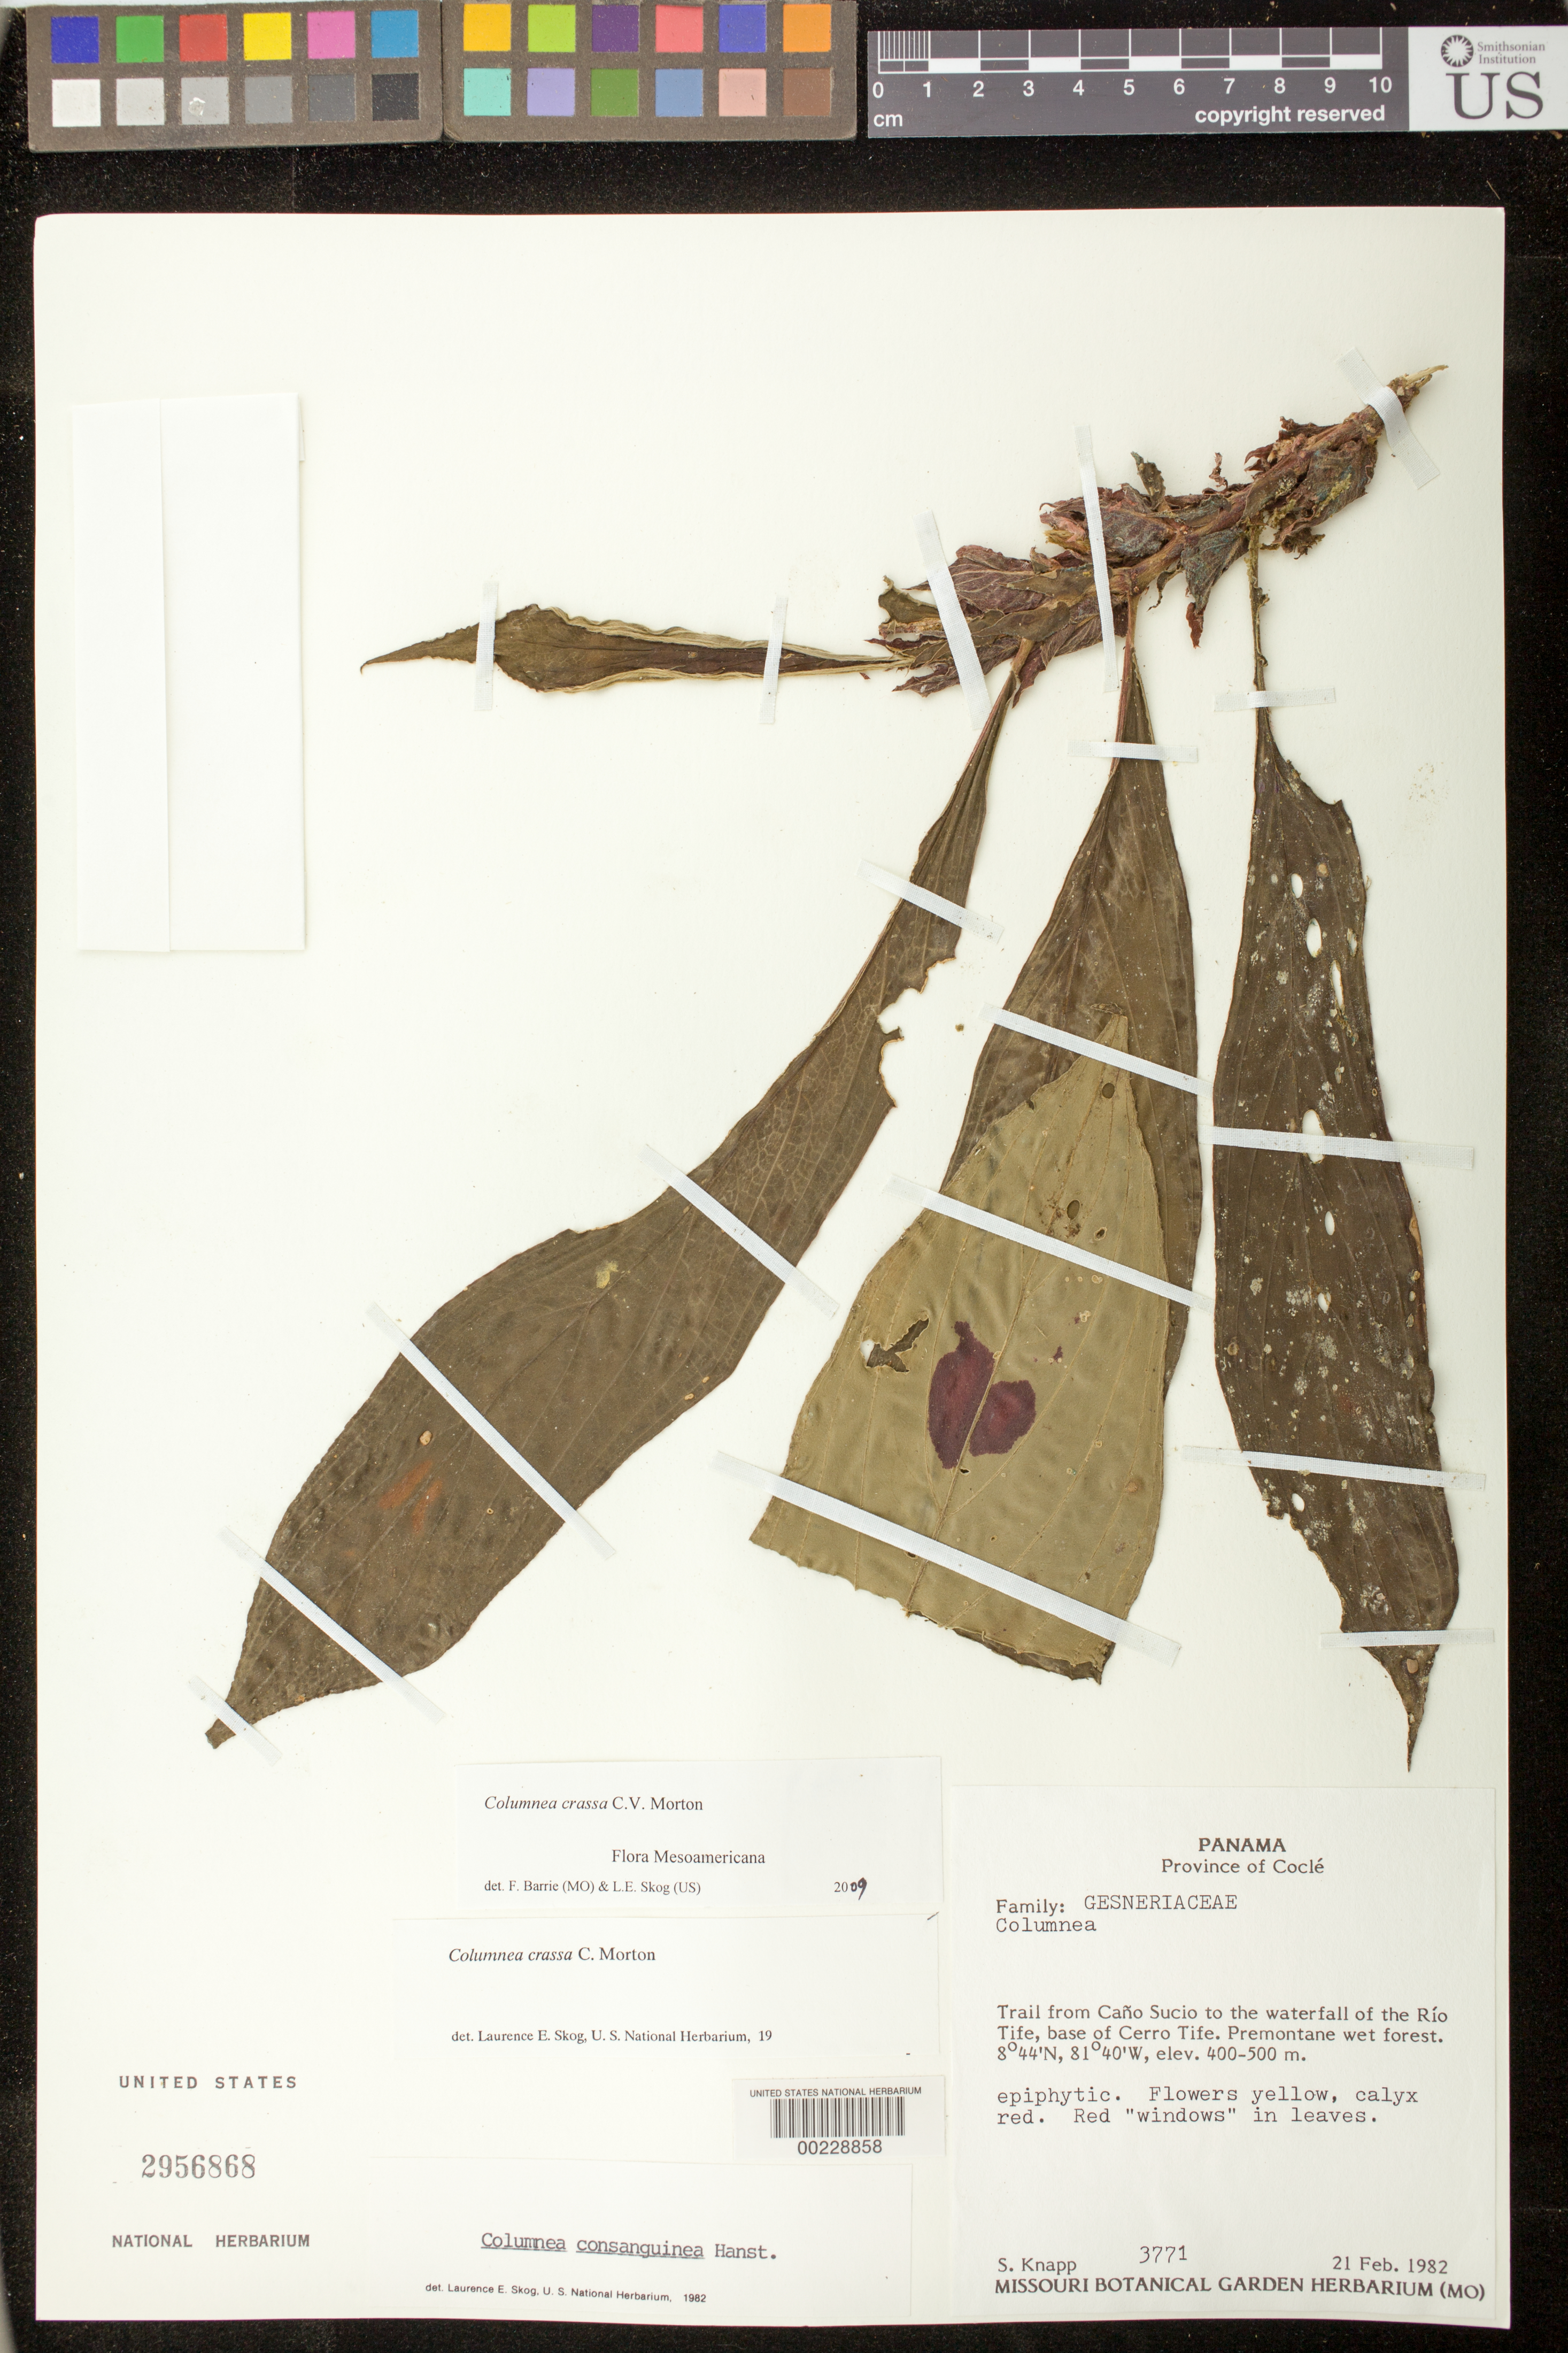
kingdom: Plantae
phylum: Tracheophyta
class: Magnoliopsida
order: Lamiales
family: Gesneriaceae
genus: Columnea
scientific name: Columnea crassa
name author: C.V. Morton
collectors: S. Knapp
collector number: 3771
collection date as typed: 21 Feb 1982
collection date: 1982-02-21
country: Panama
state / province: Coclé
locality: Trail from Cano Sucio to the waterfall of the Rio Tife, base of Cerro Tife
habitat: Premontane wet forest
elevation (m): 400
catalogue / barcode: US 2956868